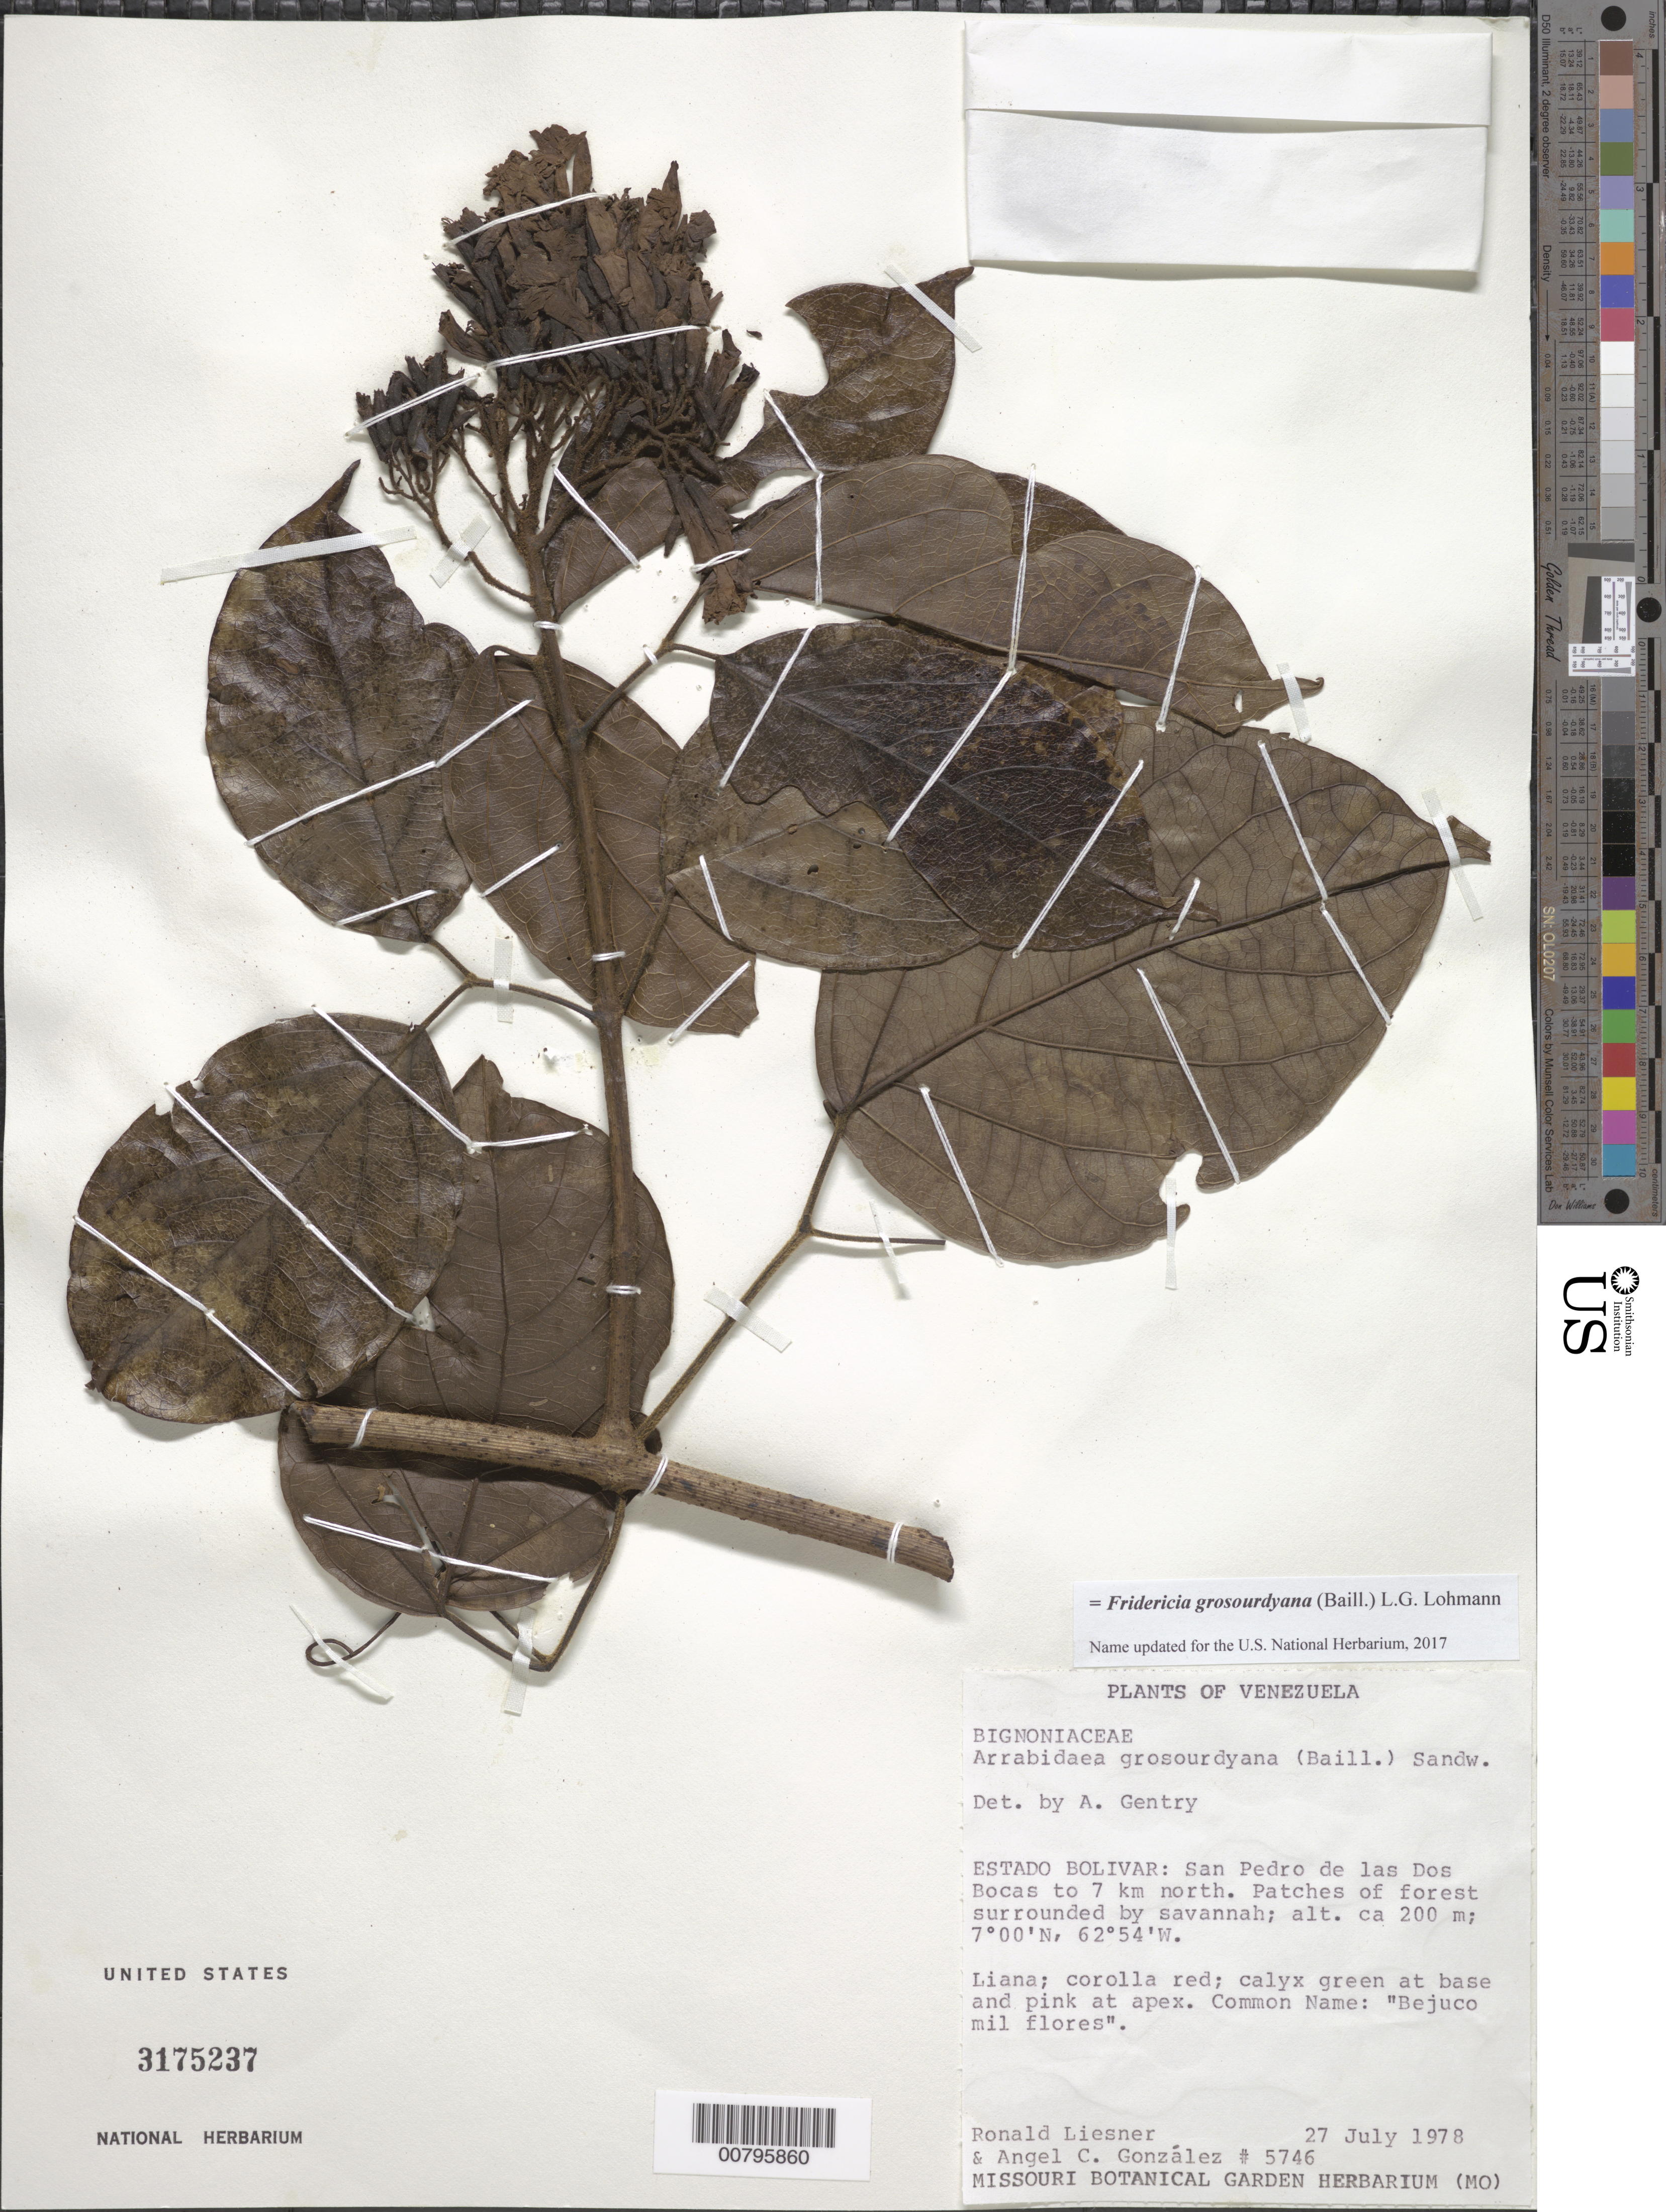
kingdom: Plantae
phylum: Tracheophyta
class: Magnoliopsida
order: Lamiales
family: Bignoniaceae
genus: Fridericia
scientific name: Fridericia grosourdyana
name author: (Baill.) L.G. Lohmann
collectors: R. L. Liesner & A. C. González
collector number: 5746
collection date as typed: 27-Jul-78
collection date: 1978-07-27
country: Venezuela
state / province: Bolívar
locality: San Pedro de las Dos Bocas, to 7 km to the N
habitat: Patches of forest surrounded by savanna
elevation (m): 200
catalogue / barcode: US 3175237